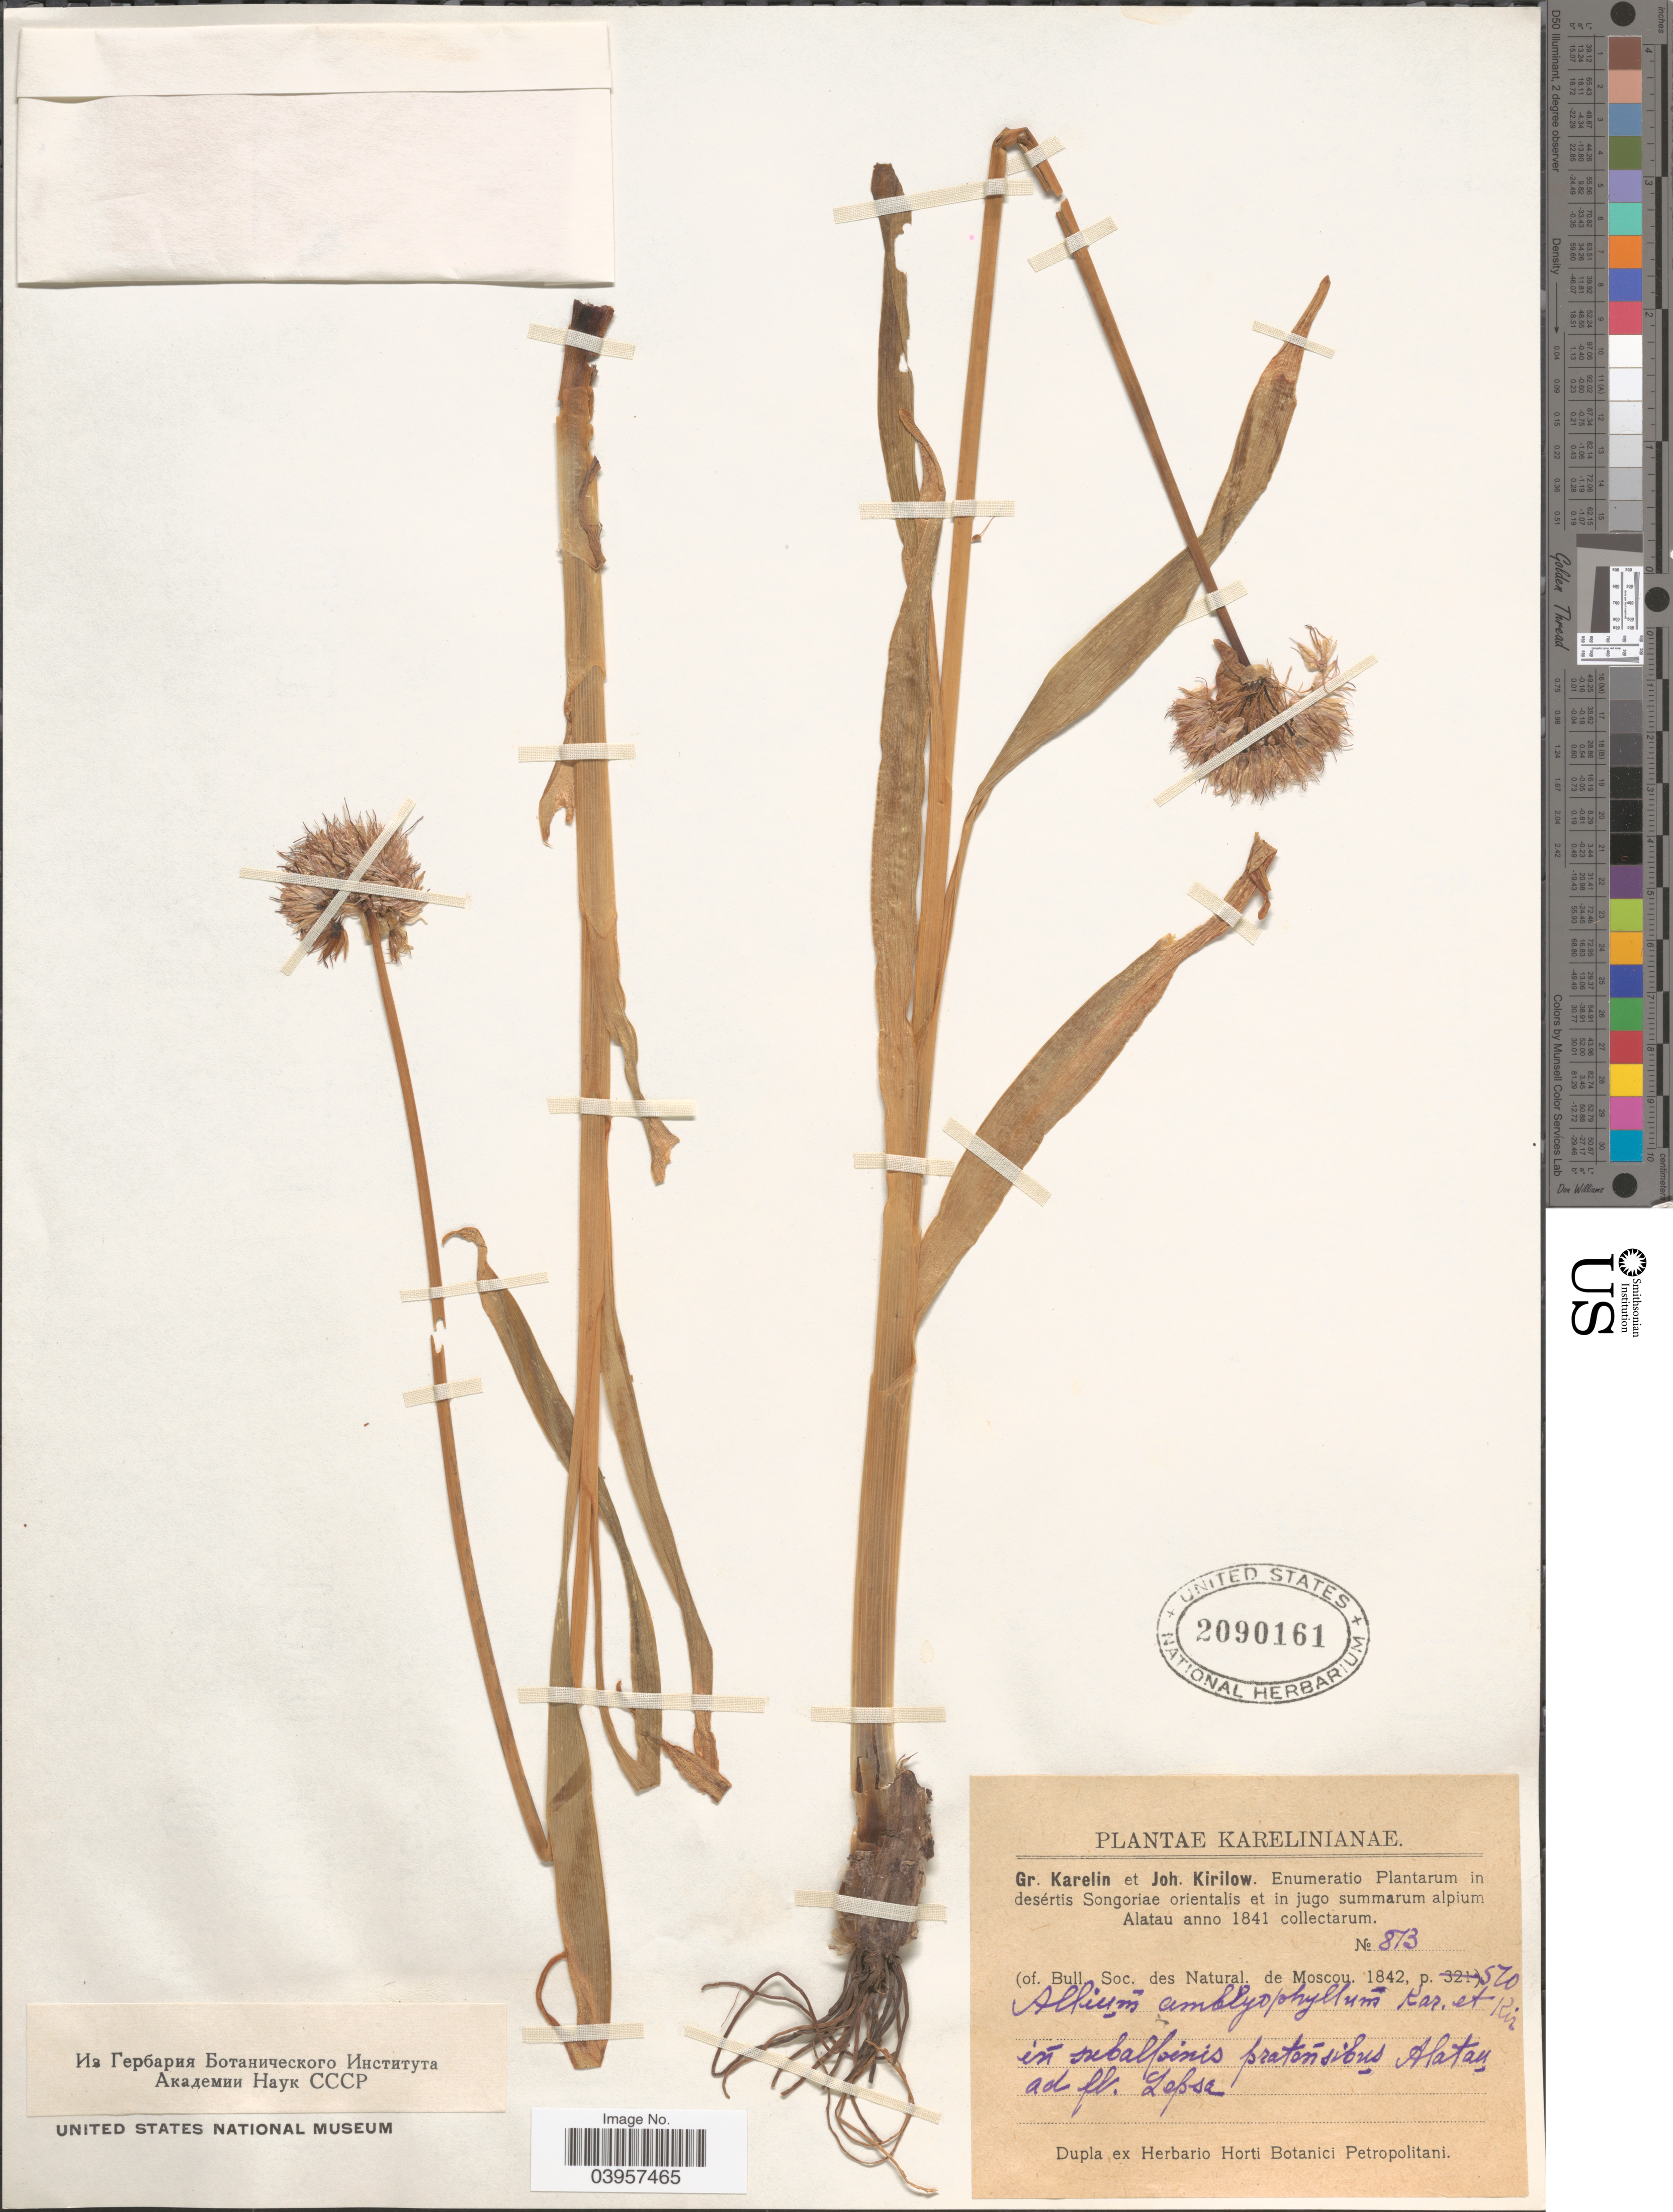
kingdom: Plantae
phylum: Tracheophyta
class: Liliopsida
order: Asparagales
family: Amaryllidaceae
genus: Allium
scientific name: Allium amblyophyllum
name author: Kar. & Kir.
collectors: G. Karelin & I. P. Kirilov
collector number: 873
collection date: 1841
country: Kazakhstan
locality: In desértis Songoriae orientalis et in jugo summarum alpium Alatau. In Subalpinis pratonsibus Alatau ad fl. Lepsa.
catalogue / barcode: US 2090161